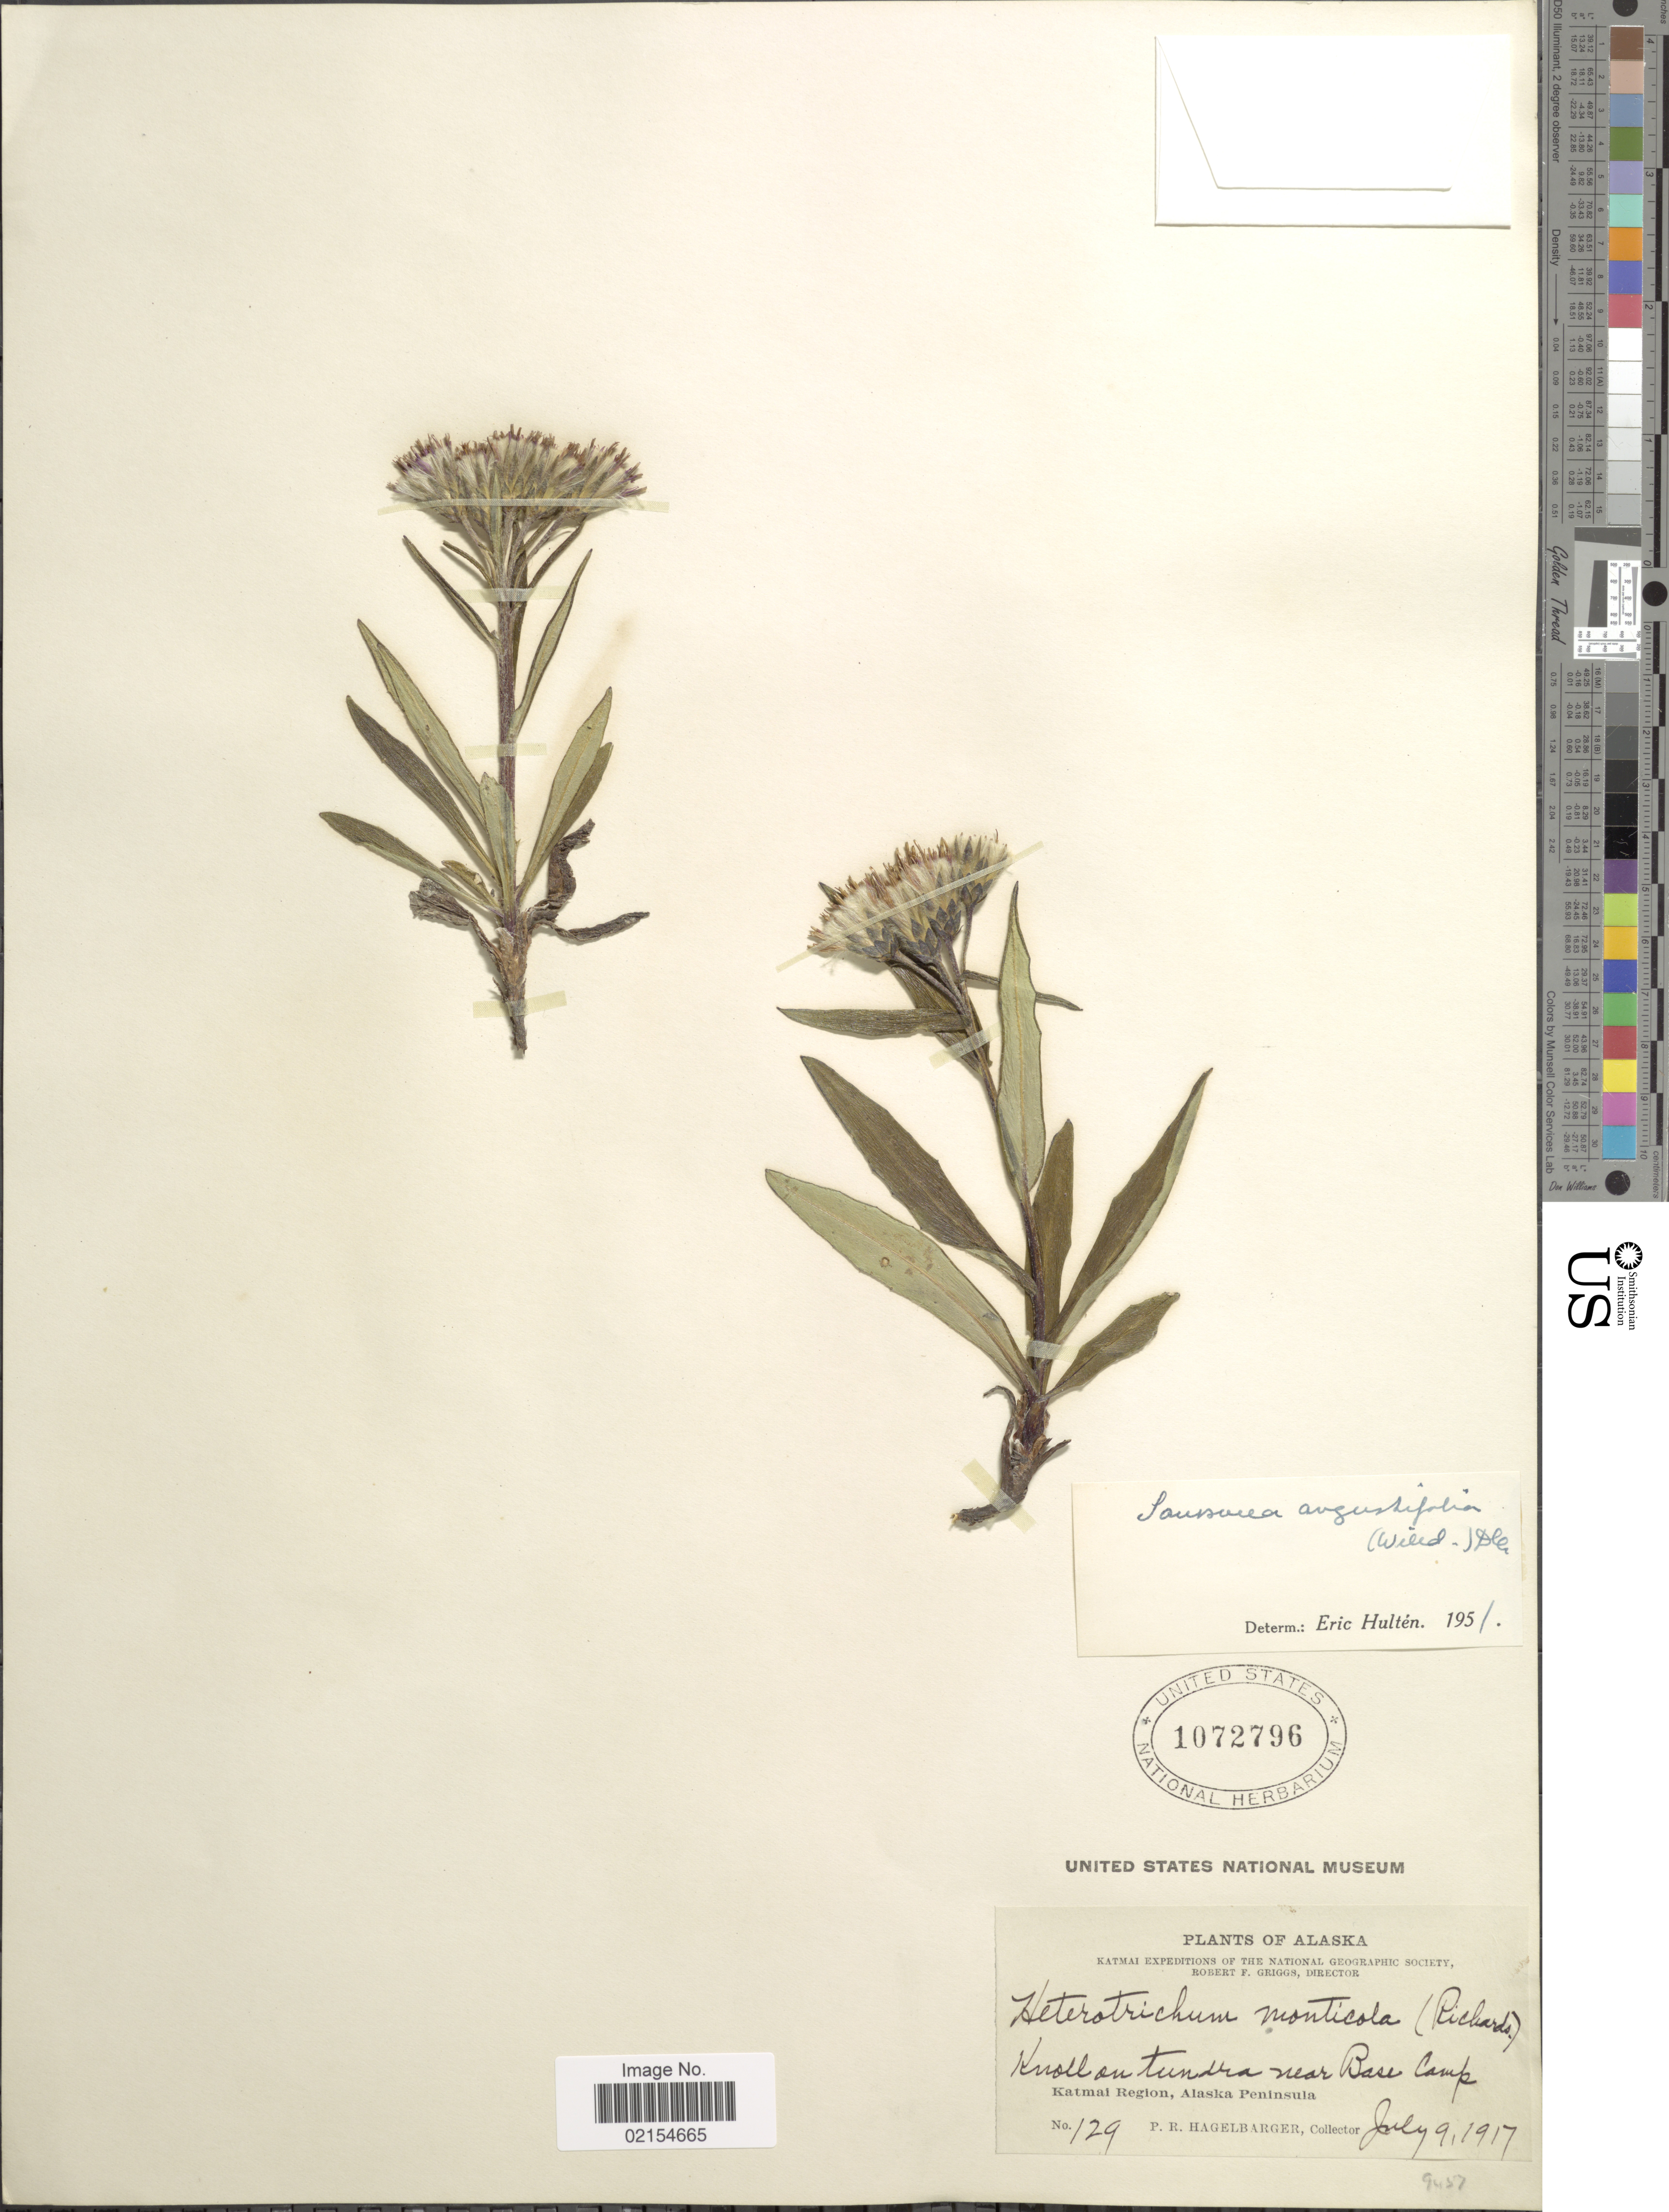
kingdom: Plantae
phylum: Tracheophyta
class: Magnoliopsida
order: Asterales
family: Asteraceae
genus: Saussurea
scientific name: Saussurea angustifolia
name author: (L.) DC.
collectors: P. Hagelbarger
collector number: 129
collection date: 1917-10-09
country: United States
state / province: Alaska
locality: Knoll on tundra near Base Camp, Katmal Region, Alaska Peninsula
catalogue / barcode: US 1072796